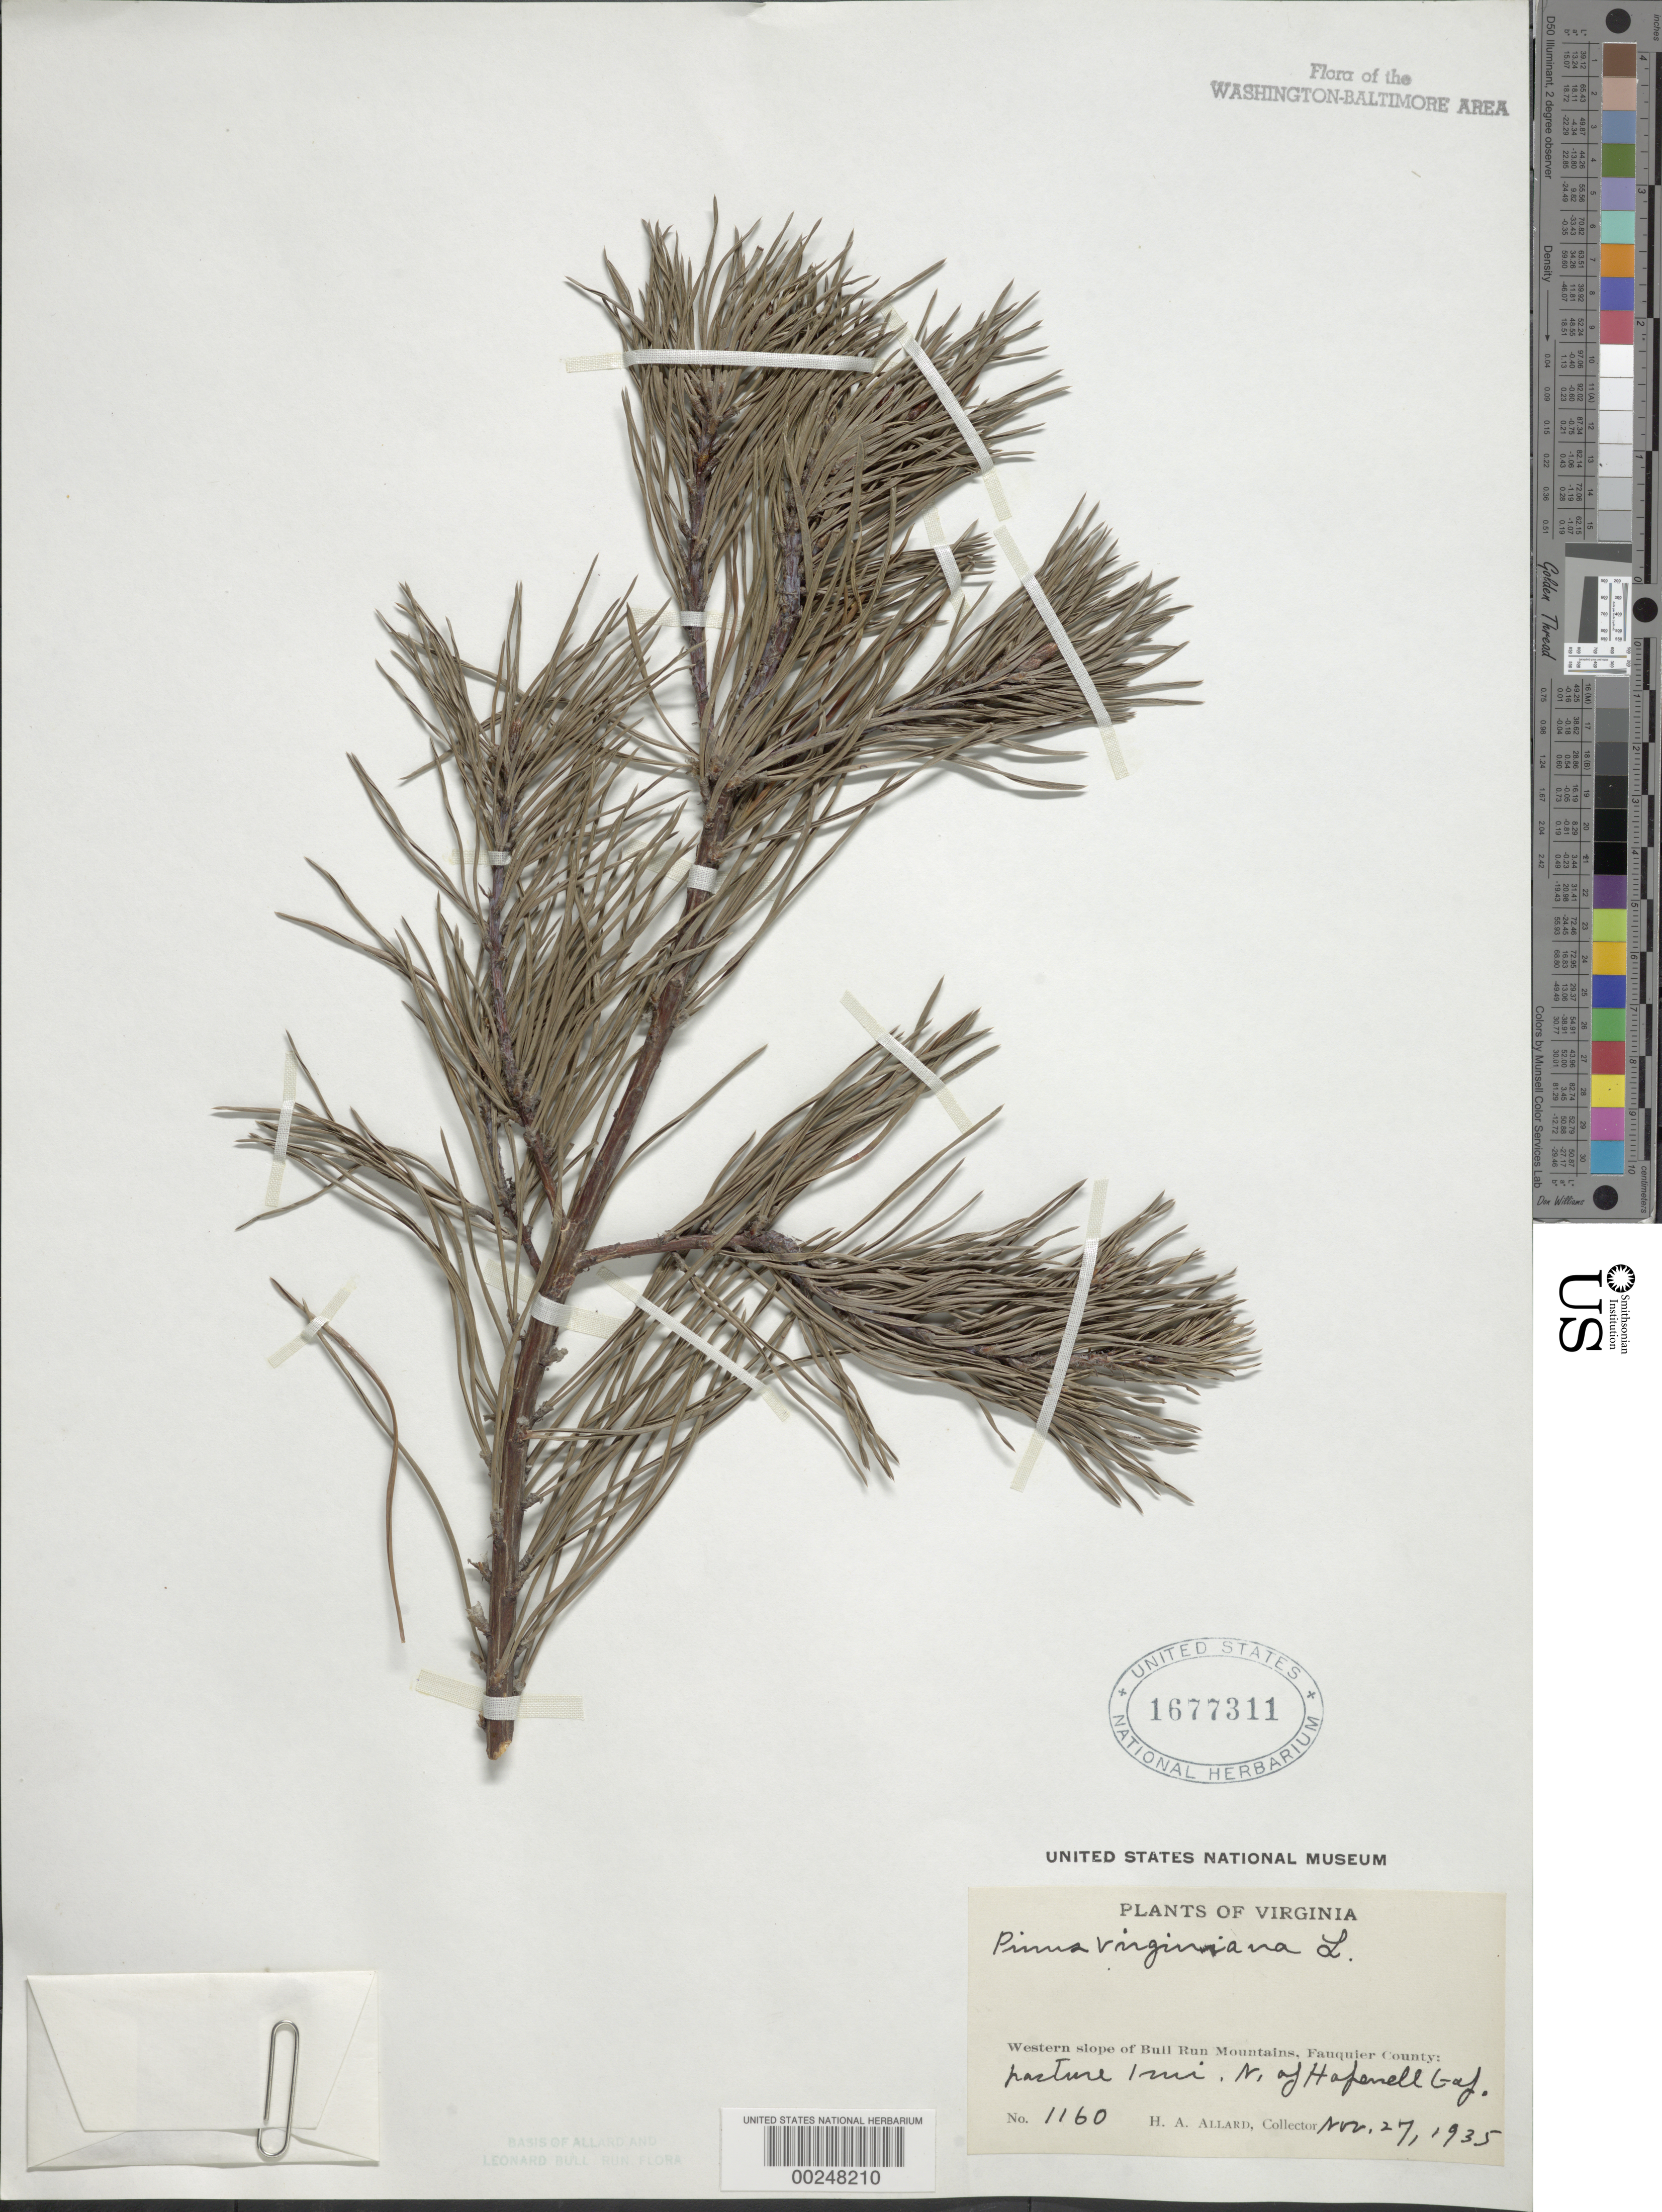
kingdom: Plantae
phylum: Tracheophyta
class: Pinopsida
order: Pinales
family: Pinaceae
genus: Pinus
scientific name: Pinus virginiana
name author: Mill.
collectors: H. A. Allard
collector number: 1160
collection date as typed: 27 Nov 1935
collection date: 1935-11-27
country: United States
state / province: Virginia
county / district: Fauquier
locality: North of Hopewell Gap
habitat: Pasture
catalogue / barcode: US 1677311